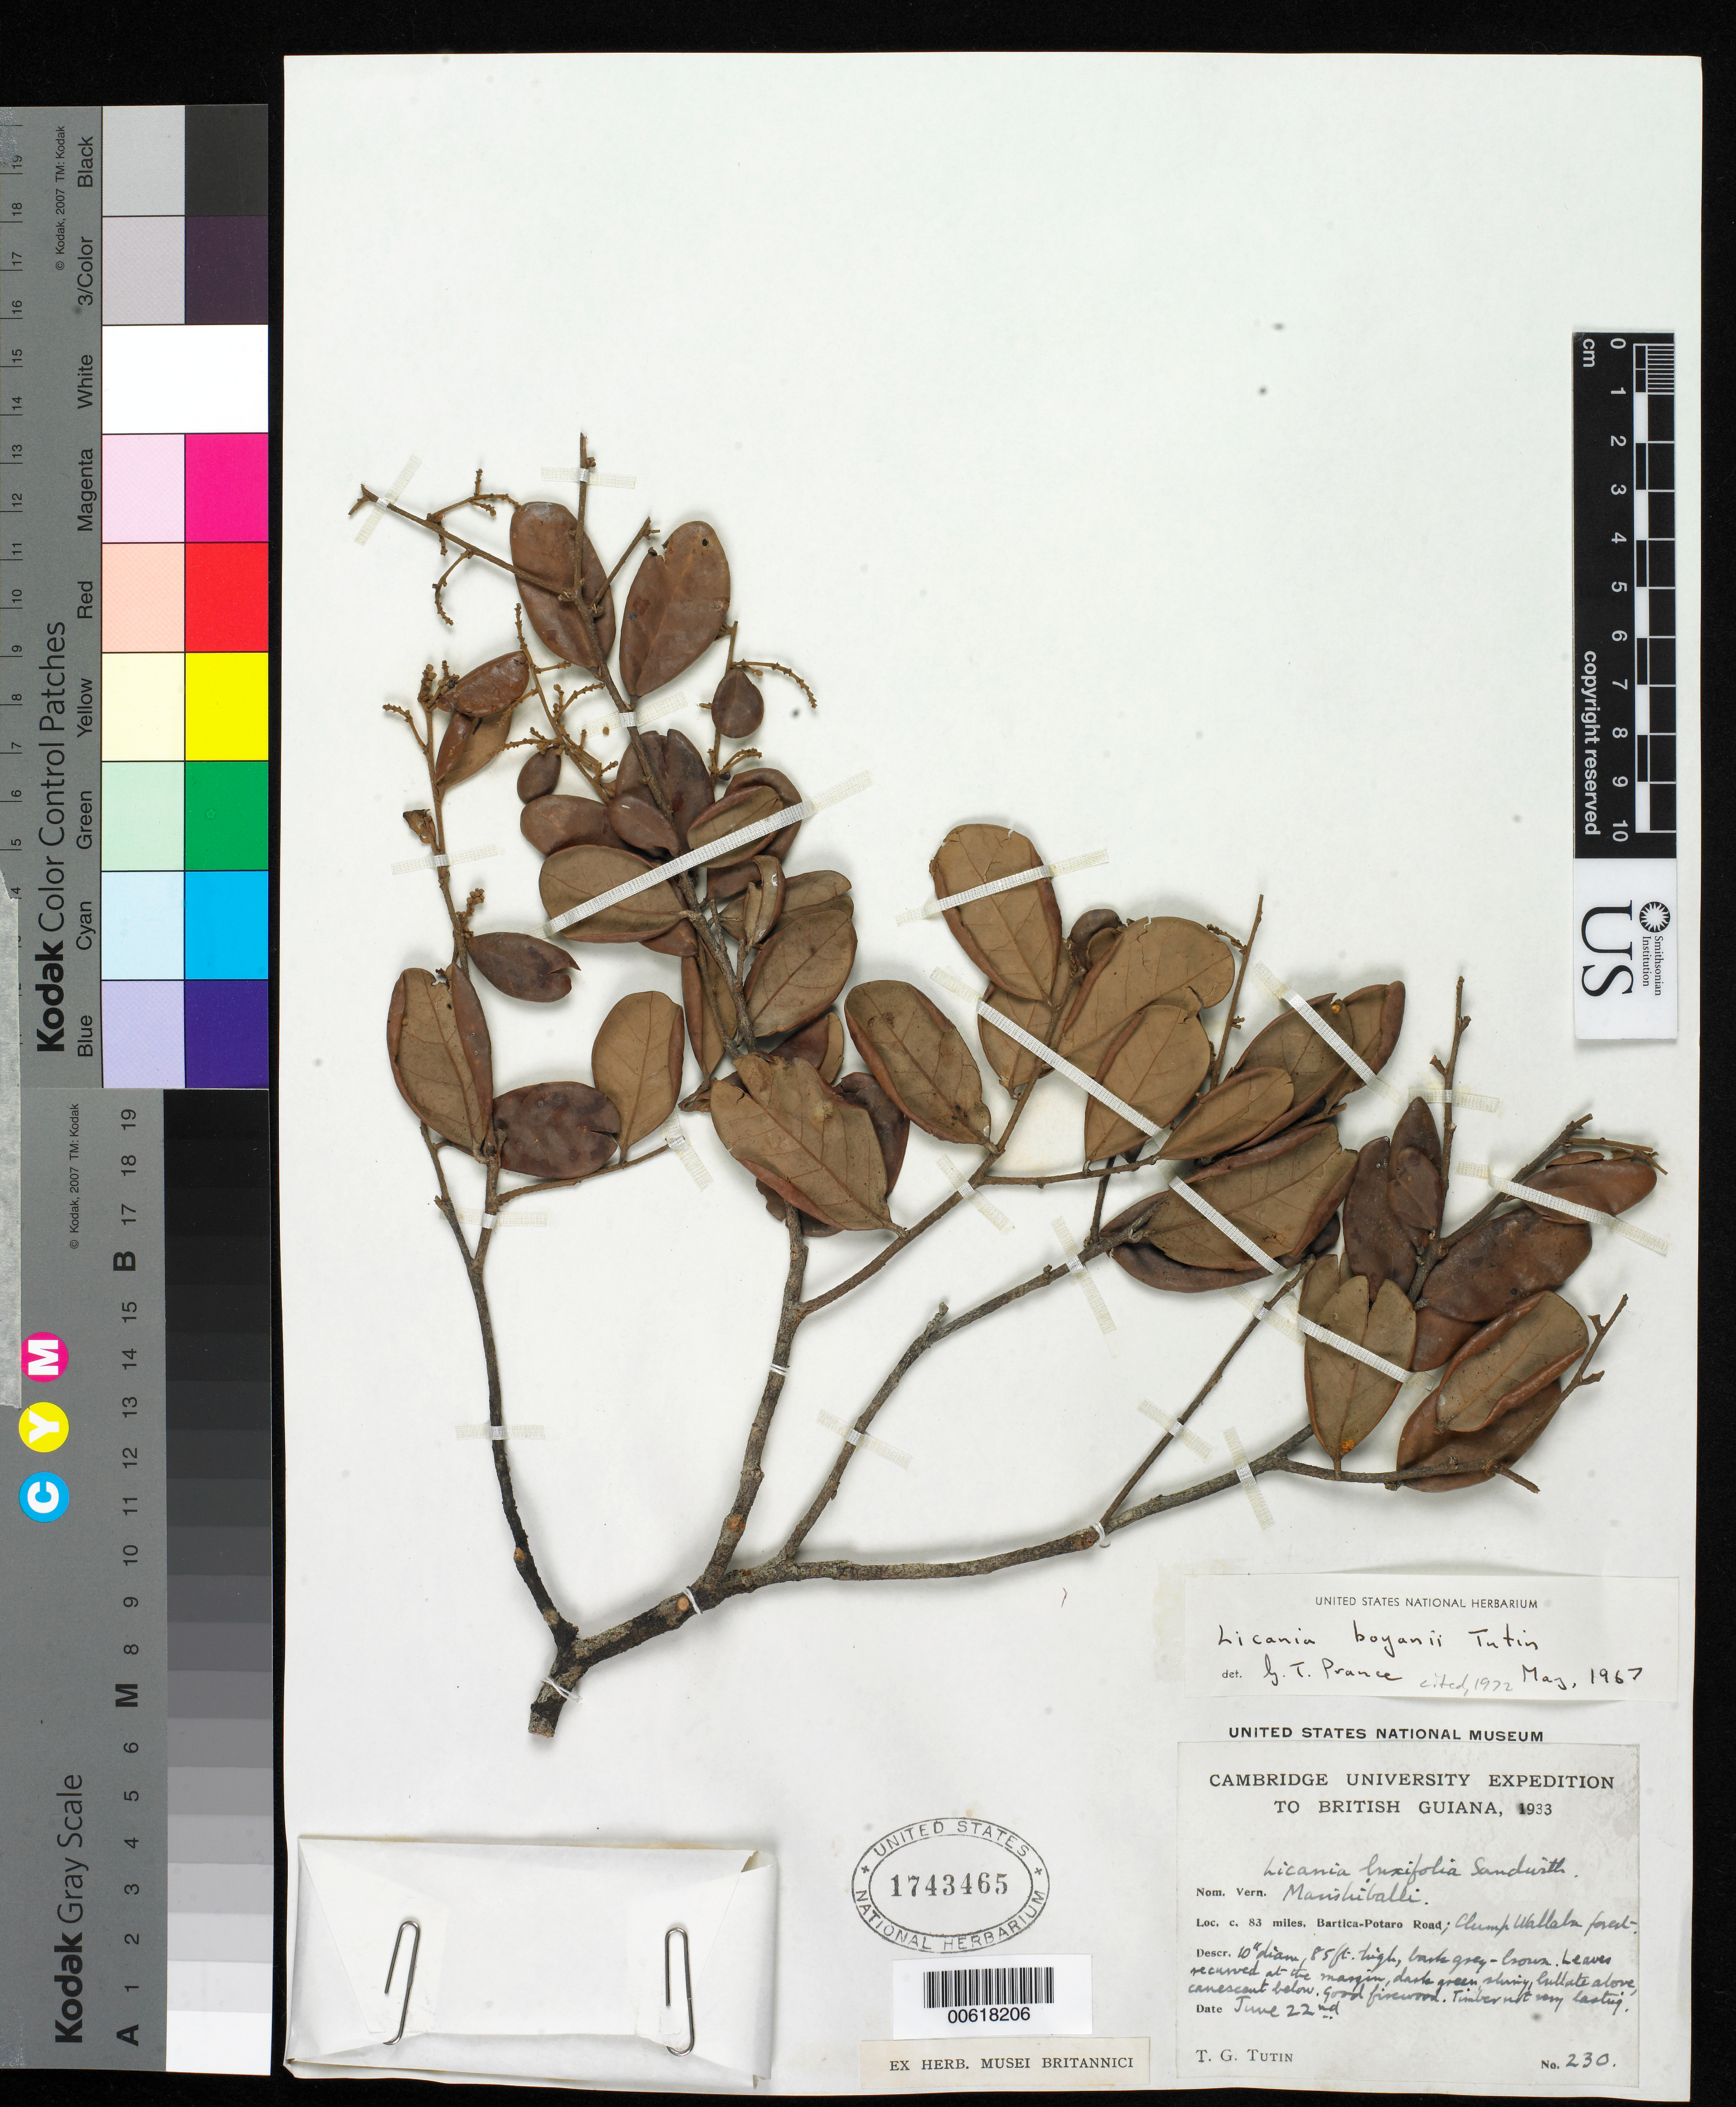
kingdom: Plantae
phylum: Tracheophyta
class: Magnoliopsida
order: Malpighiales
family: Chrysobalanaceae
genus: Licania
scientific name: Licania boyanii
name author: Tutin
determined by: Prance, G. T.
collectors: T. G. Tutin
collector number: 230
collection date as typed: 22-Jun-33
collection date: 1933-06-22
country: Guyana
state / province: Potaro-Siparuni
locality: Bartica-Potaro road, mile 83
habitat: Clump Wallaba forest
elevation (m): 122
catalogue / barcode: US 1743465